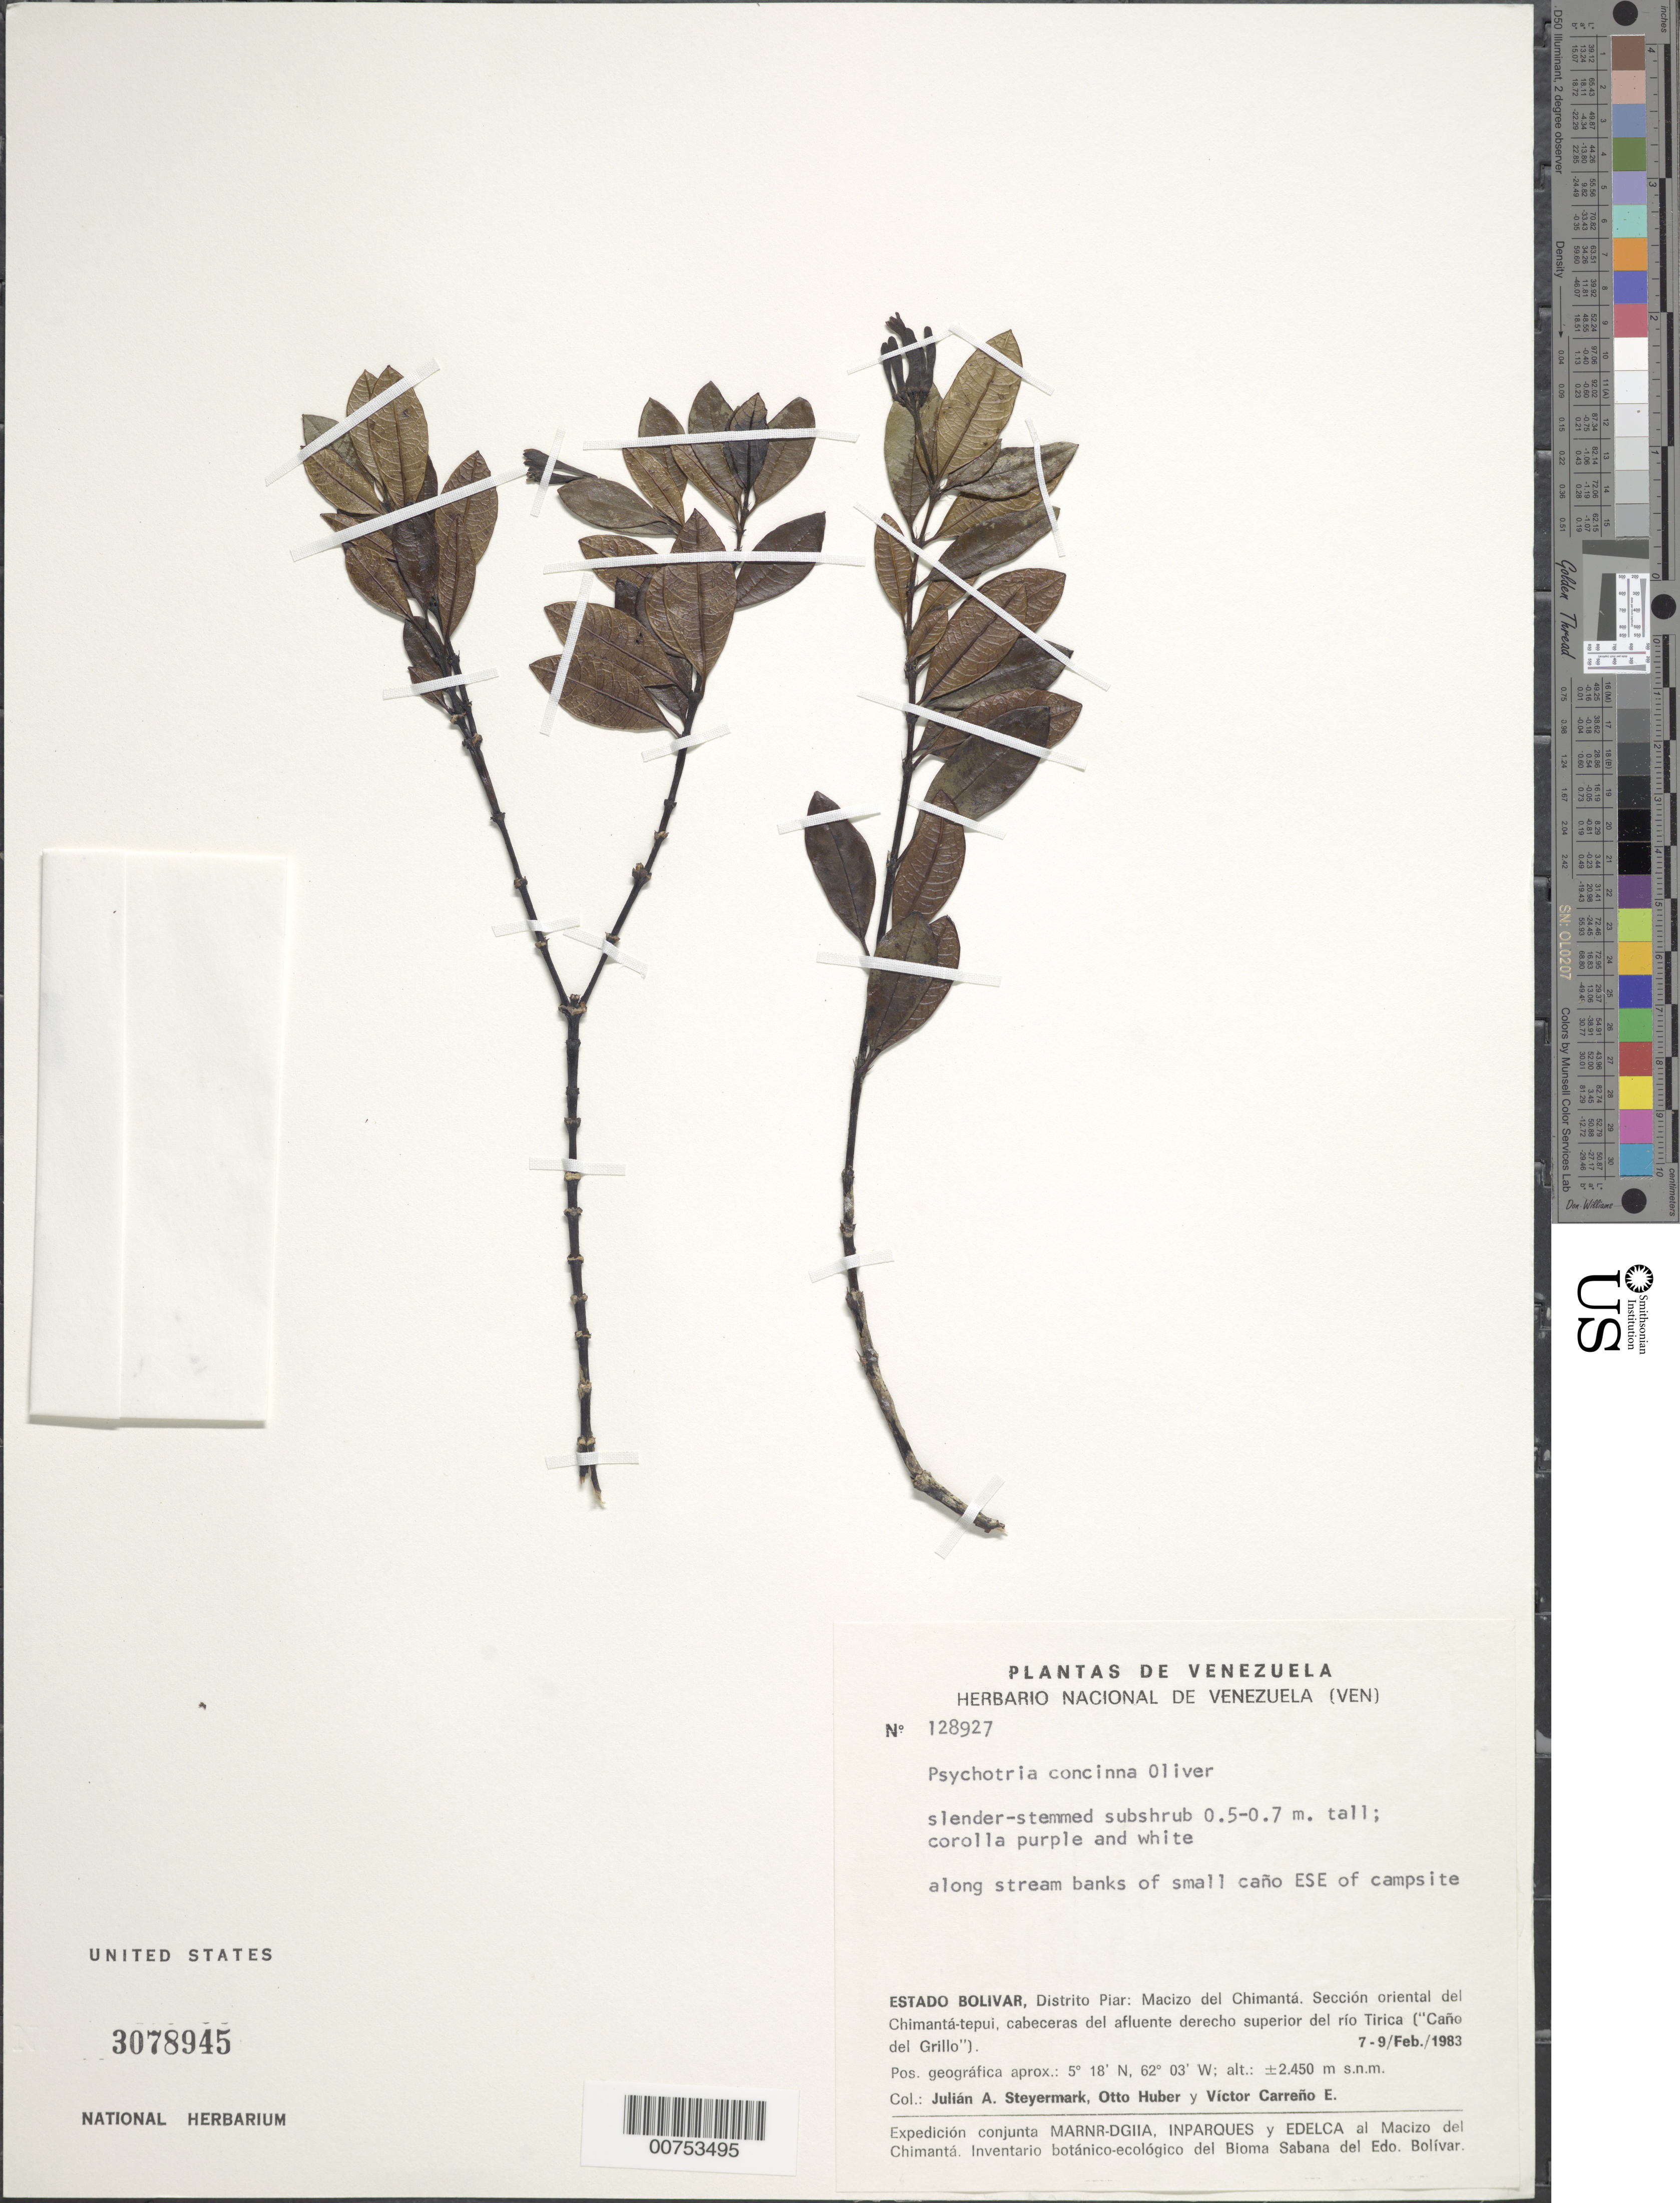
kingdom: Plantae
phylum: Tracheophyta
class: Magnoliopsida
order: Gentianales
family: Rubiaceae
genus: Psychotria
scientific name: Psychotria concinna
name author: Oliv.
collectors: J. Steyermark, O. Huber & V. Carreño E.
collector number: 128927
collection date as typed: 7-Feb-83 to 9-Feb-83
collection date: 1983-02-07/1983-02-09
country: Venezuela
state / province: Bolívar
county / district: Piar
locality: Macizo del Chimantá, sect. oriental del Chimantá-tepuí, cabeceras del afluente derecho superíor del Río Tirica (Caño del Grillo)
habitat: Stream banks of small cano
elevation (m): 2450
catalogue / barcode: US 3078945